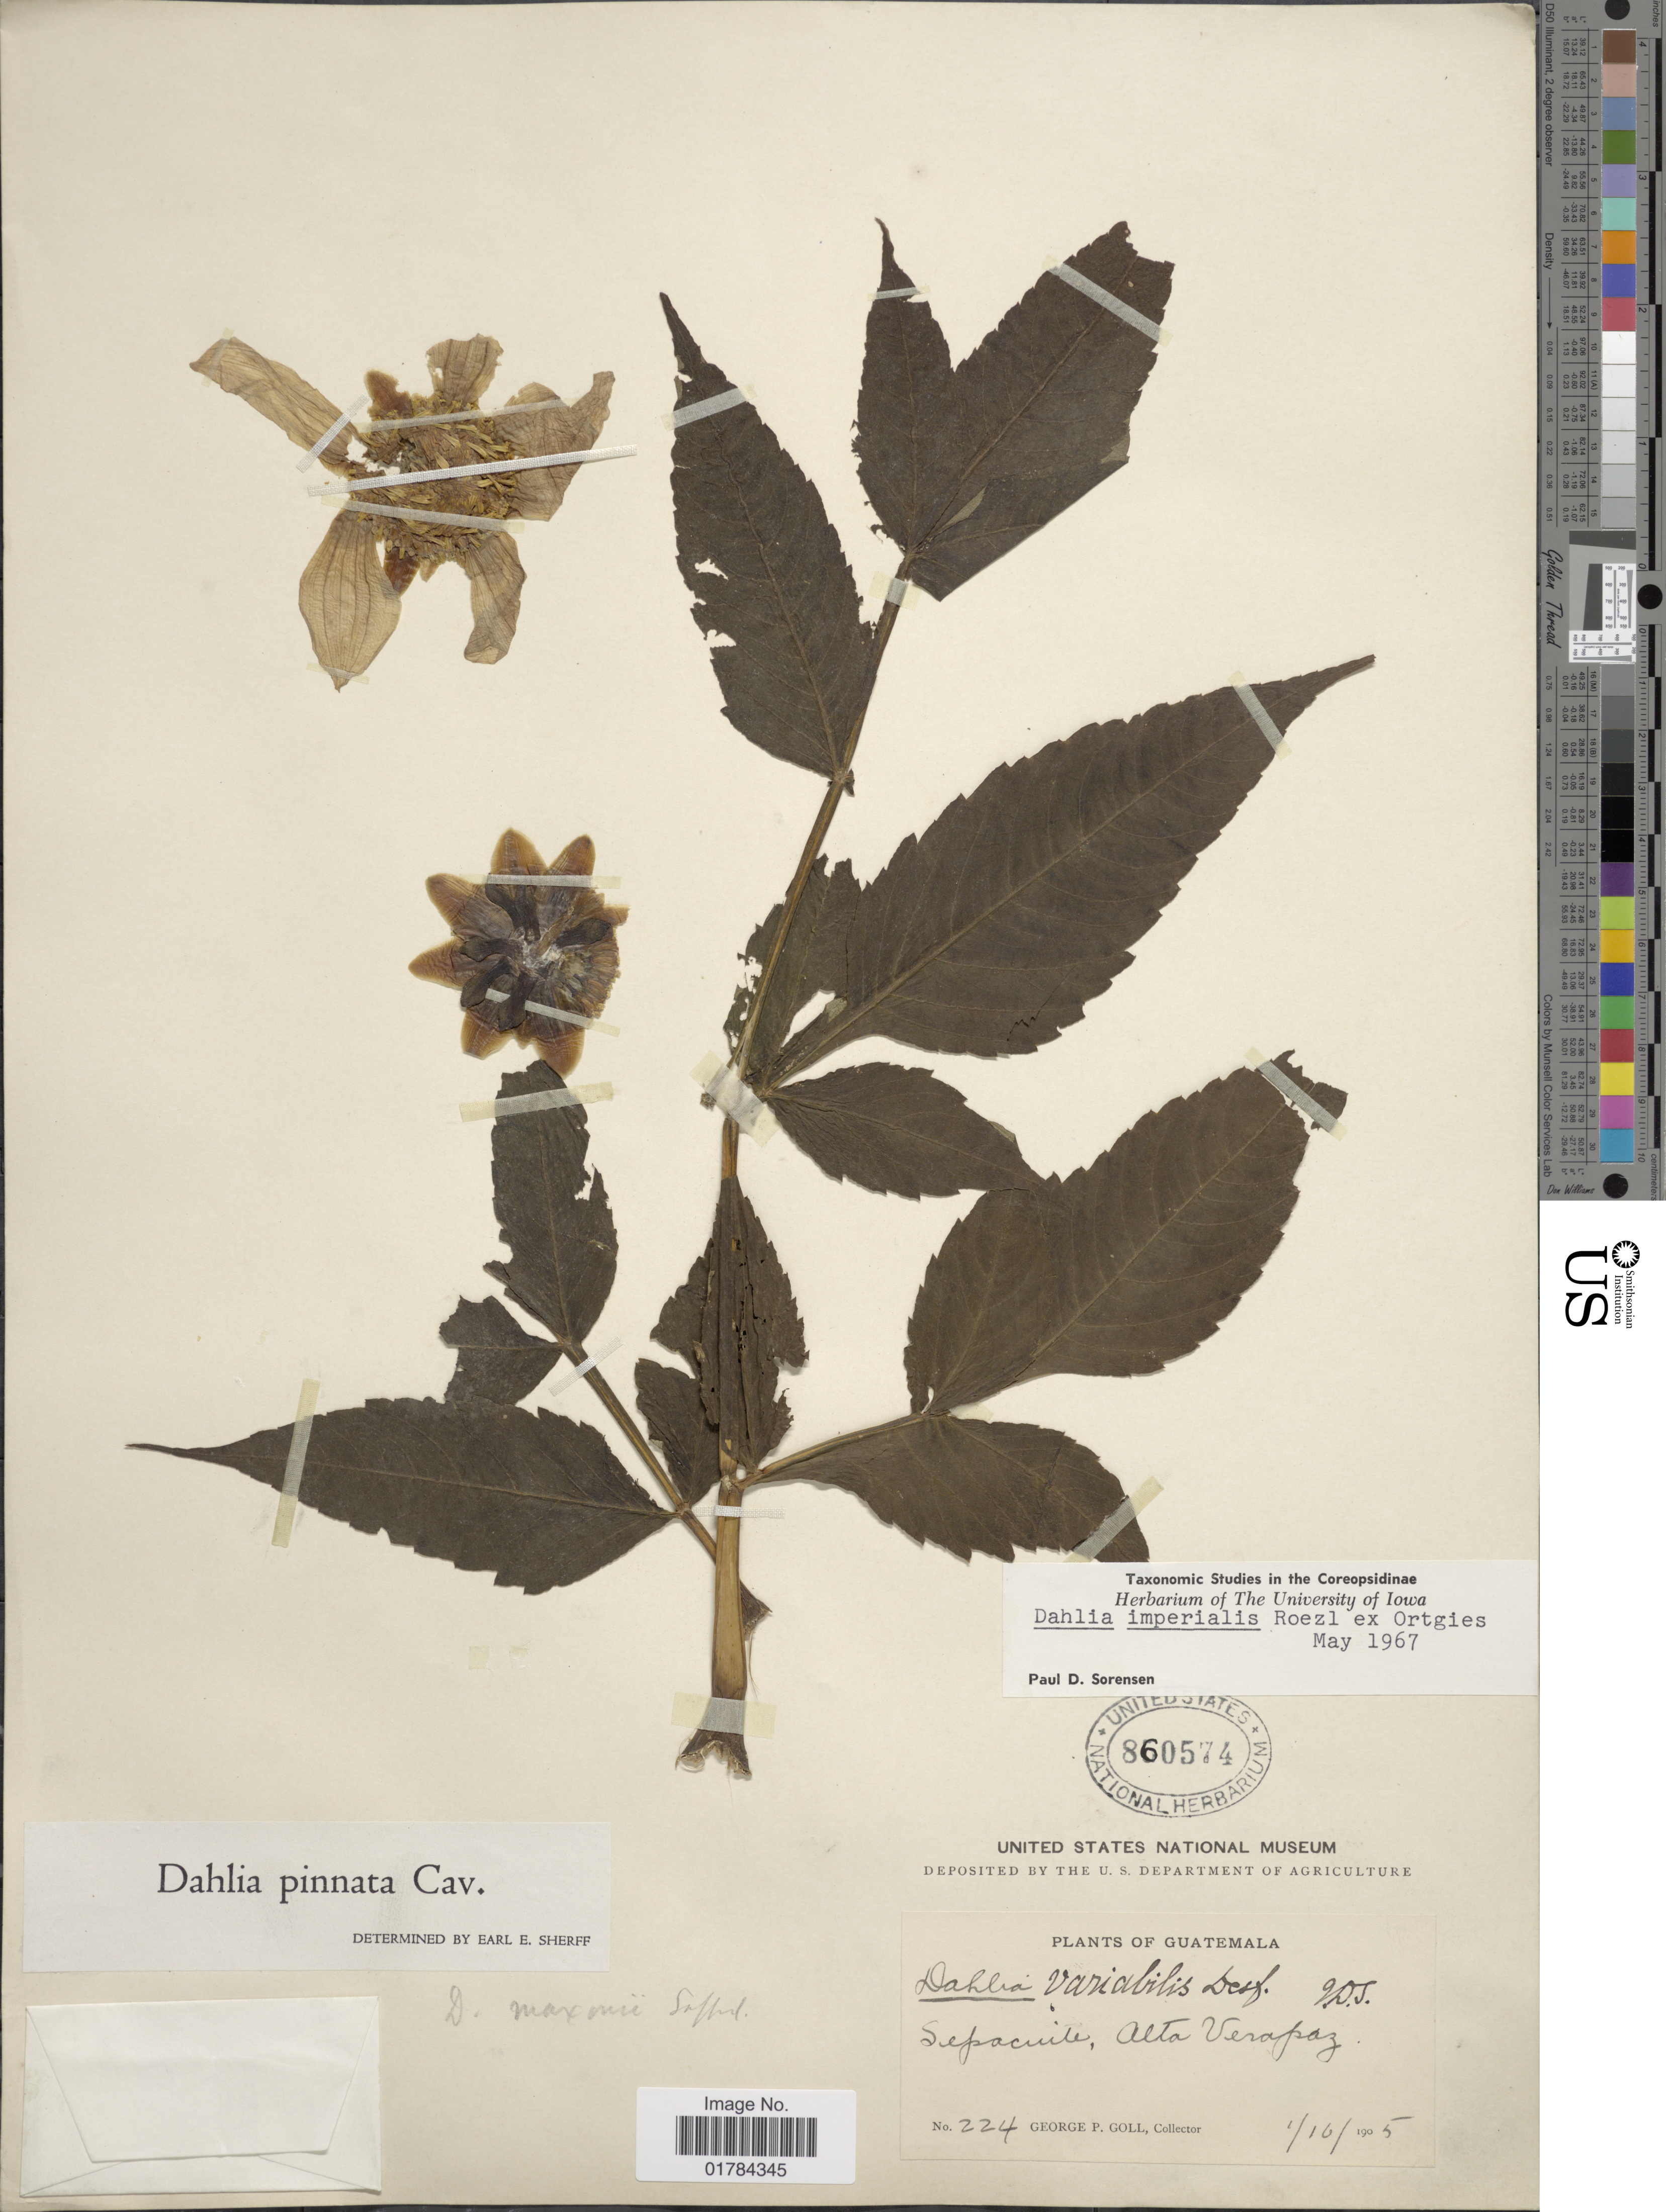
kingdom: Plantae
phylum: Tracheophyta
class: Magnoliopsida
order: Asterales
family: Asteraceae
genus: Dahlia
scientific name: Dahlia imperialis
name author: Roezl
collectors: G. P. Goll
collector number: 224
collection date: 1905-01-16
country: Guatemala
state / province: Alta Verapaz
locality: Sepacuite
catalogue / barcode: US 860574